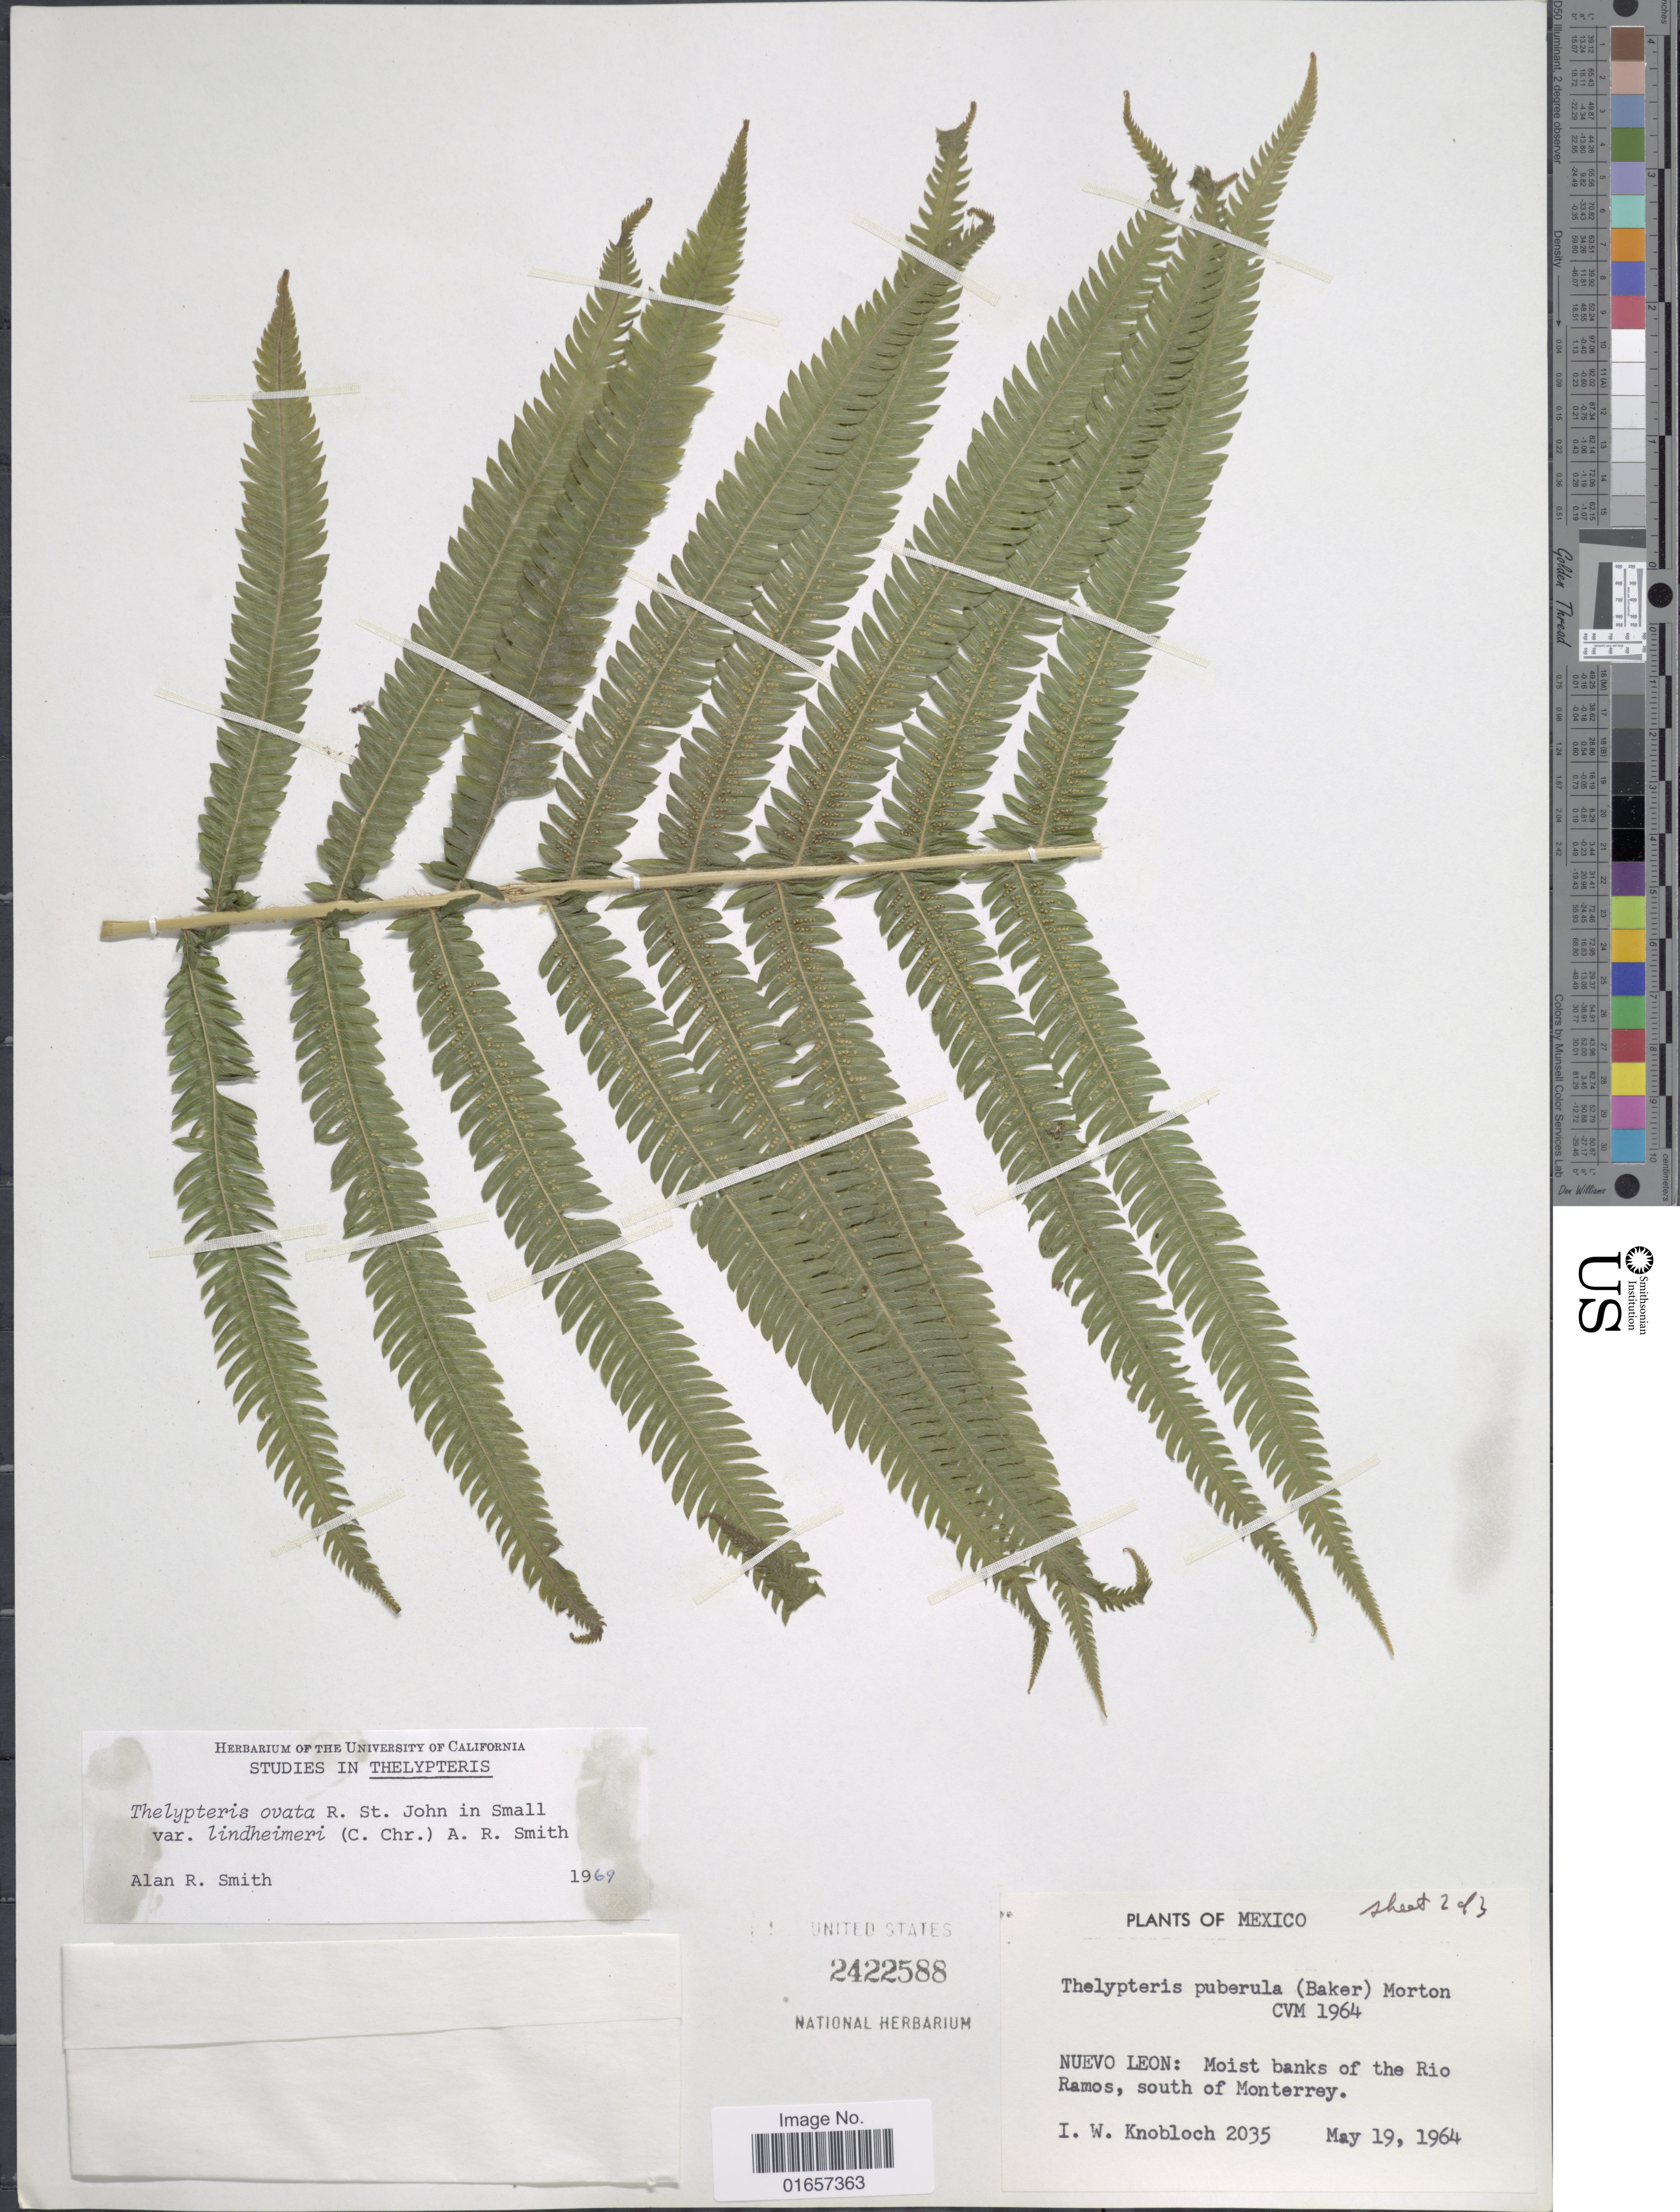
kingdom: Plantae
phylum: Tracheophyta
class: Polypodiopsida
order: Polypodiales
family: Thelypteridaceae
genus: Christella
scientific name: Christella ovata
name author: (R.P. St. John) Á. Löve & D. Löve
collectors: I. W. Knobloch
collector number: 2035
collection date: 1964-05-19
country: Mexico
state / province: Nuevo León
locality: Mexico, Nuevo León, moist banks of the Rio Ramos, south of Monterrey.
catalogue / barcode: US 2422588